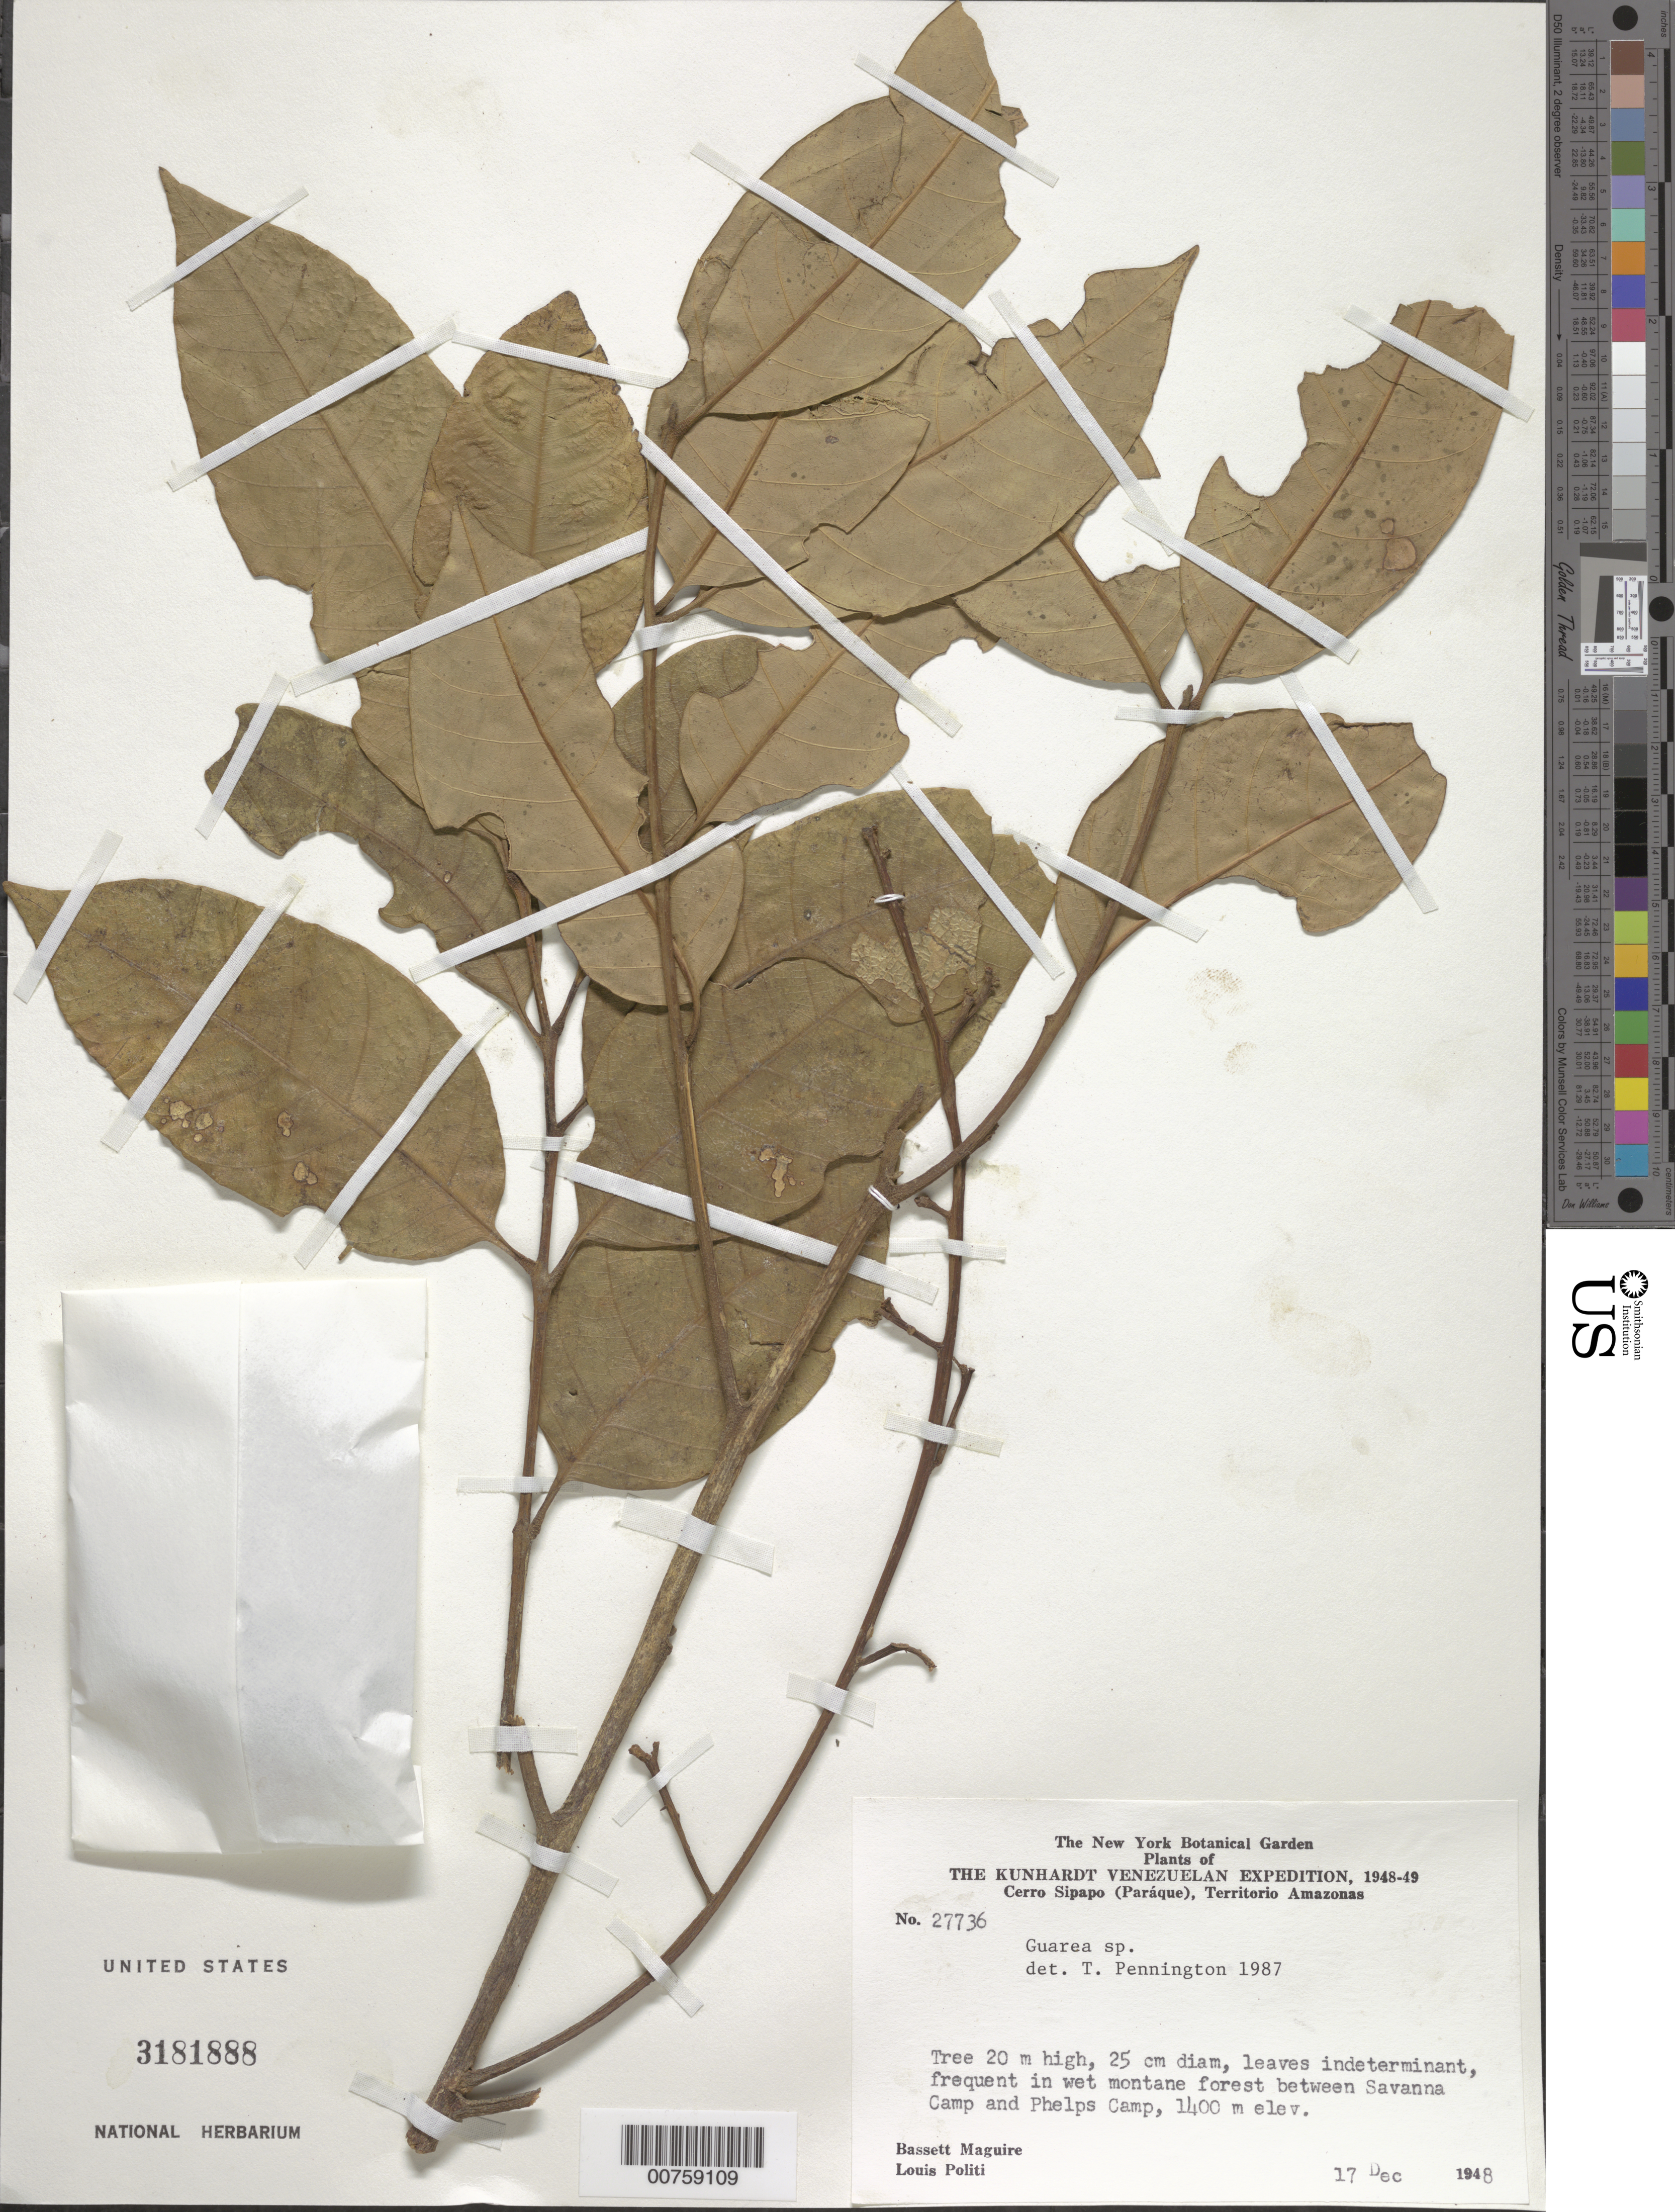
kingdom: Plantae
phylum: Tracheophyta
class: Magnoliopsida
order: Sapindales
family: Meliaceae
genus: Guarea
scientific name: Guarea sp.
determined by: Pennington, T. D., (K)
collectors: B. Maguire & L. Politi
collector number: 27736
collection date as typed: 17-Dec-48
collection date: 1948-12-17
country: Venezuela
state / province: Amazonas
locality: Cerro Sipapo (Paráque), between Savanna Camp and Phelps Camp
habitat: Wet montane forest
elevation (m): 1400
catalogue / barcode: US 3181888